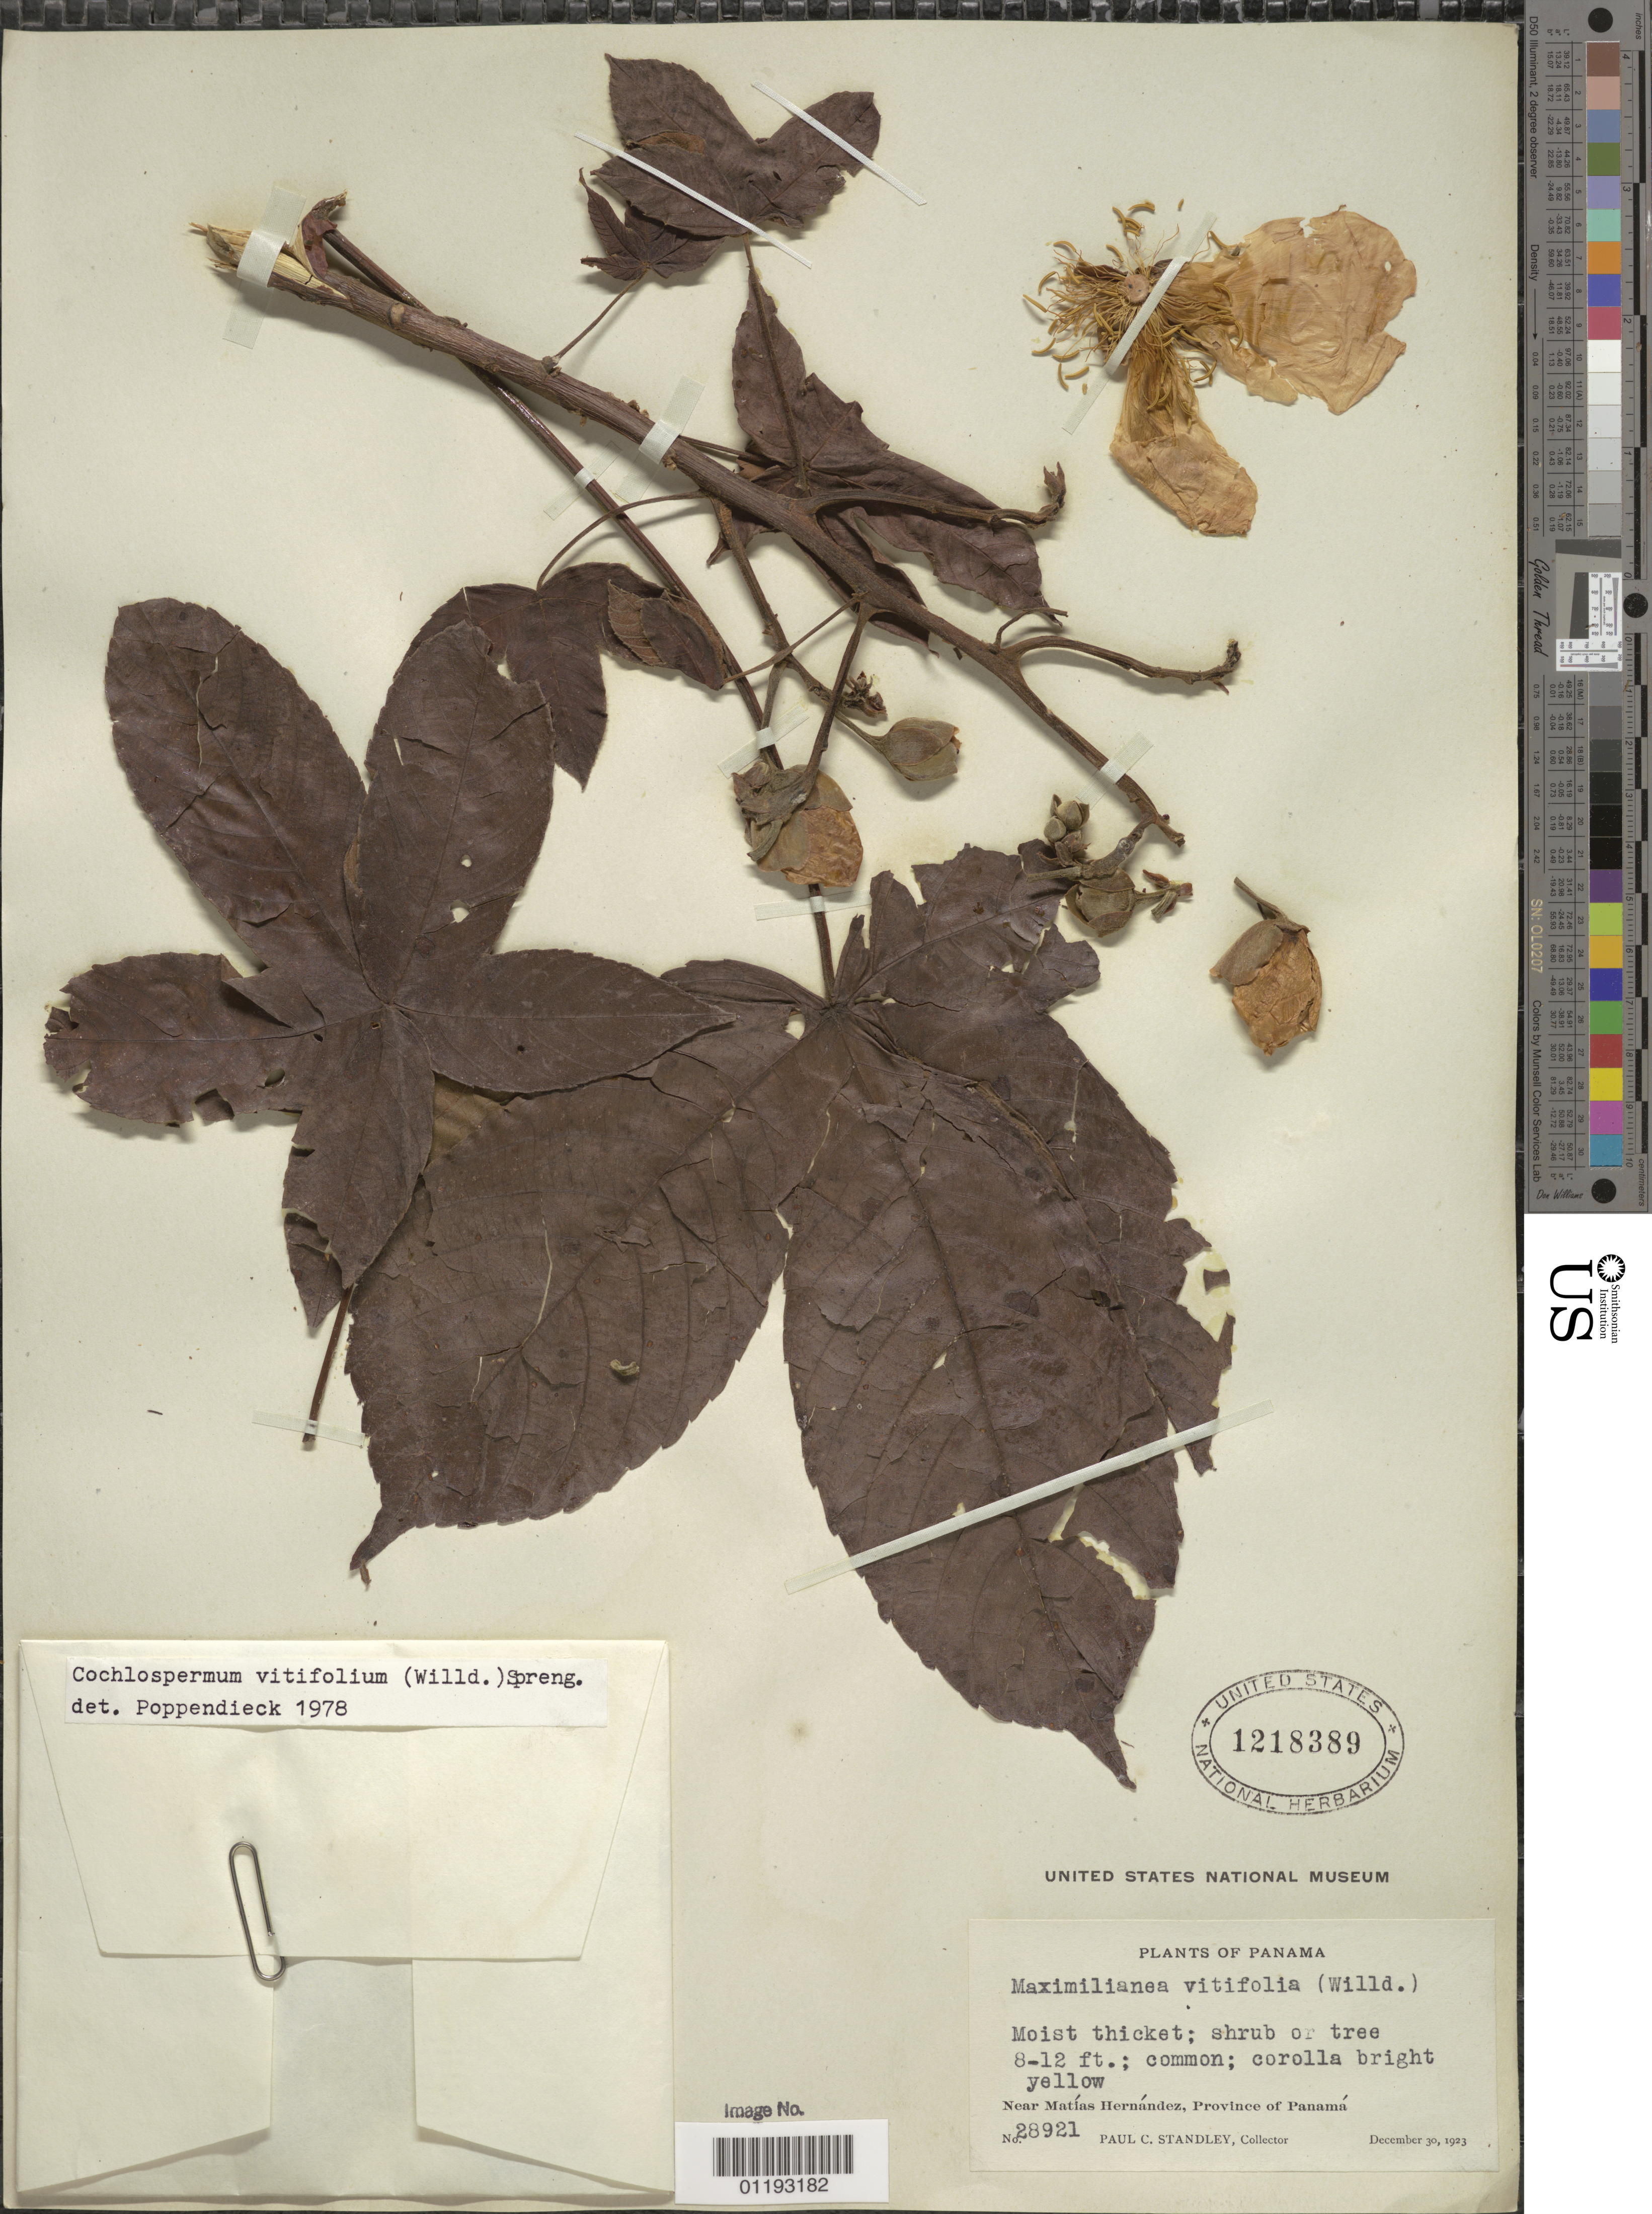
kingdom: Plantae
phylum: Tracheophyta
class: Magnoliopsida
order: Malvales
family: Cochlospermaceae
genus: Cochlospermum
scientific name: Cochlospermum vitifolium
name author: (Willd.) Spreng.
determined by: Poppendieck, H.-H., (HBG), Institut fur Allgemeine Botanik und Botanischer Garten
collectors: P. C. Standley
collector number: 28921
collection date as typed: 30 Dec 1923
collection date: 1923-12-30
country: Panama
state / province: Panamá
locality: Near Matias Hernandez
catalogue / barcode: US 1218389